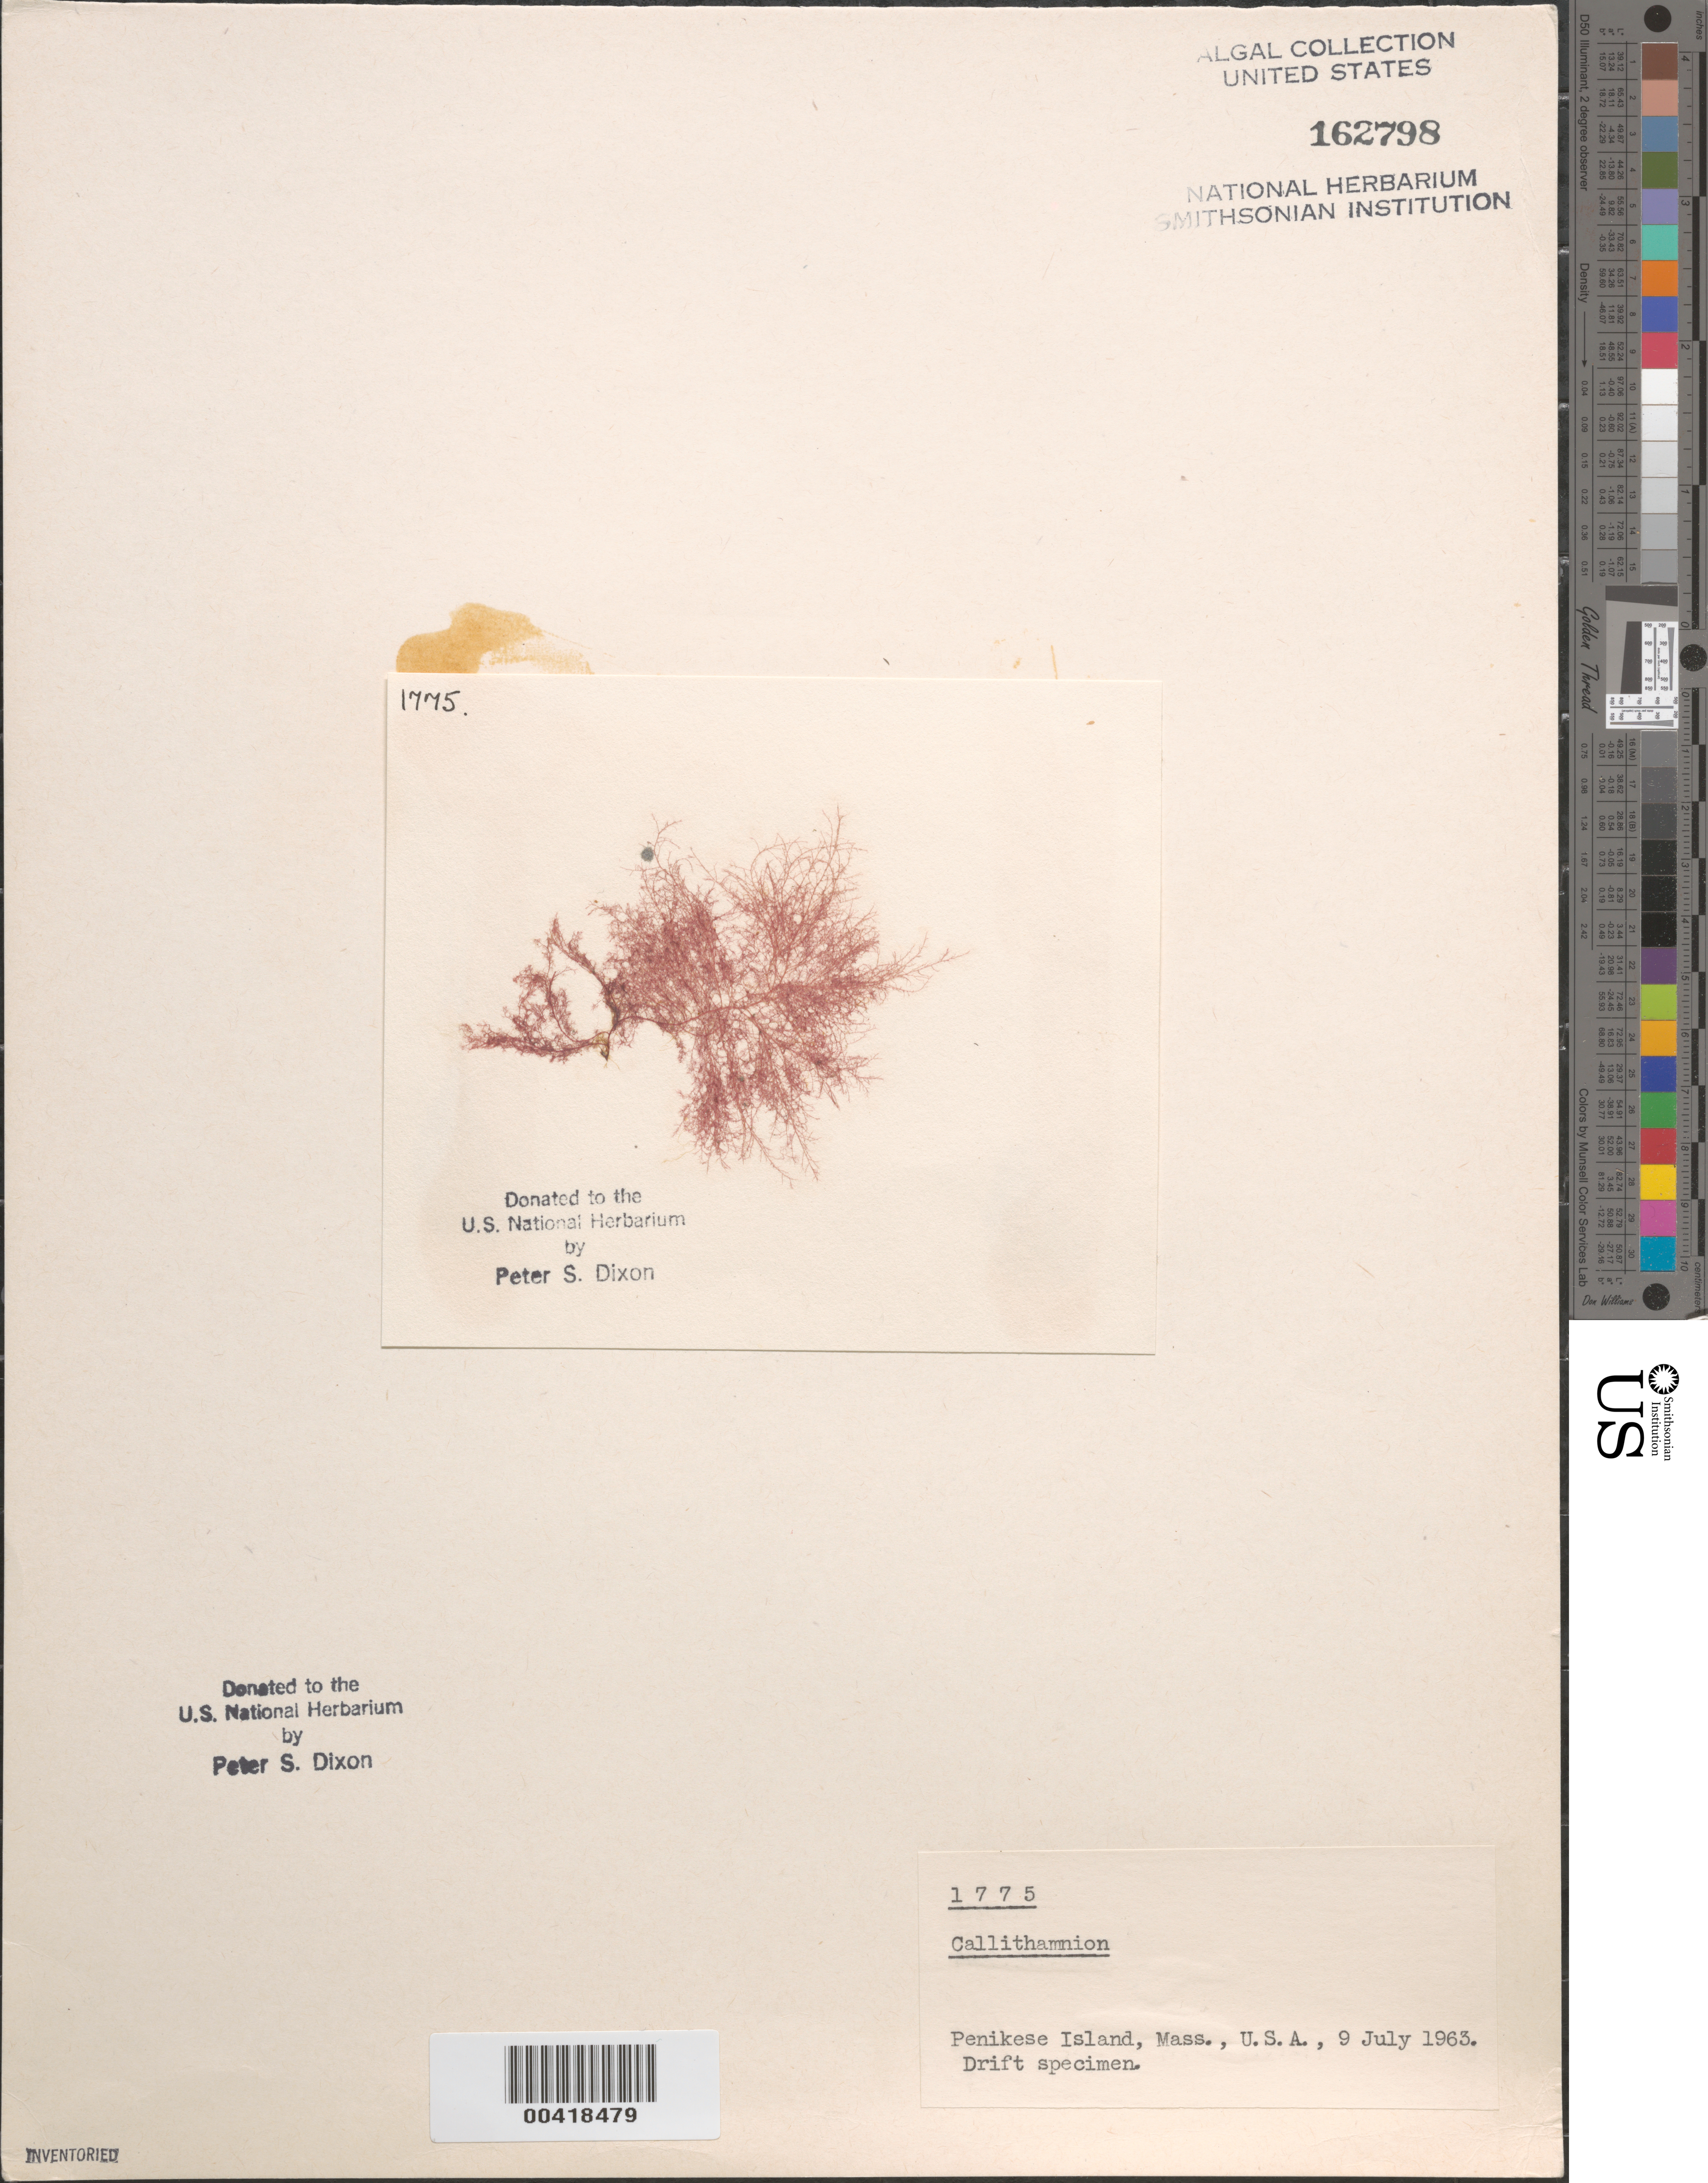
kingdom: Plantae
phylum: Rhodophyta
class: Florideophyceae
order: Ceramiales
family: Callithamniaceae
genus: Callithamnion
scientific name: Callithamnion sp.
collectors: P. S. Dixon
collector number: PSD 1775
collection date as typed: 09 Jul 1963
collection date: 1963-07-09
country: United States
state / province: Massachusetts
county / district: Dukes County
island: Penikese Island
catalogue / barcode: US 162798